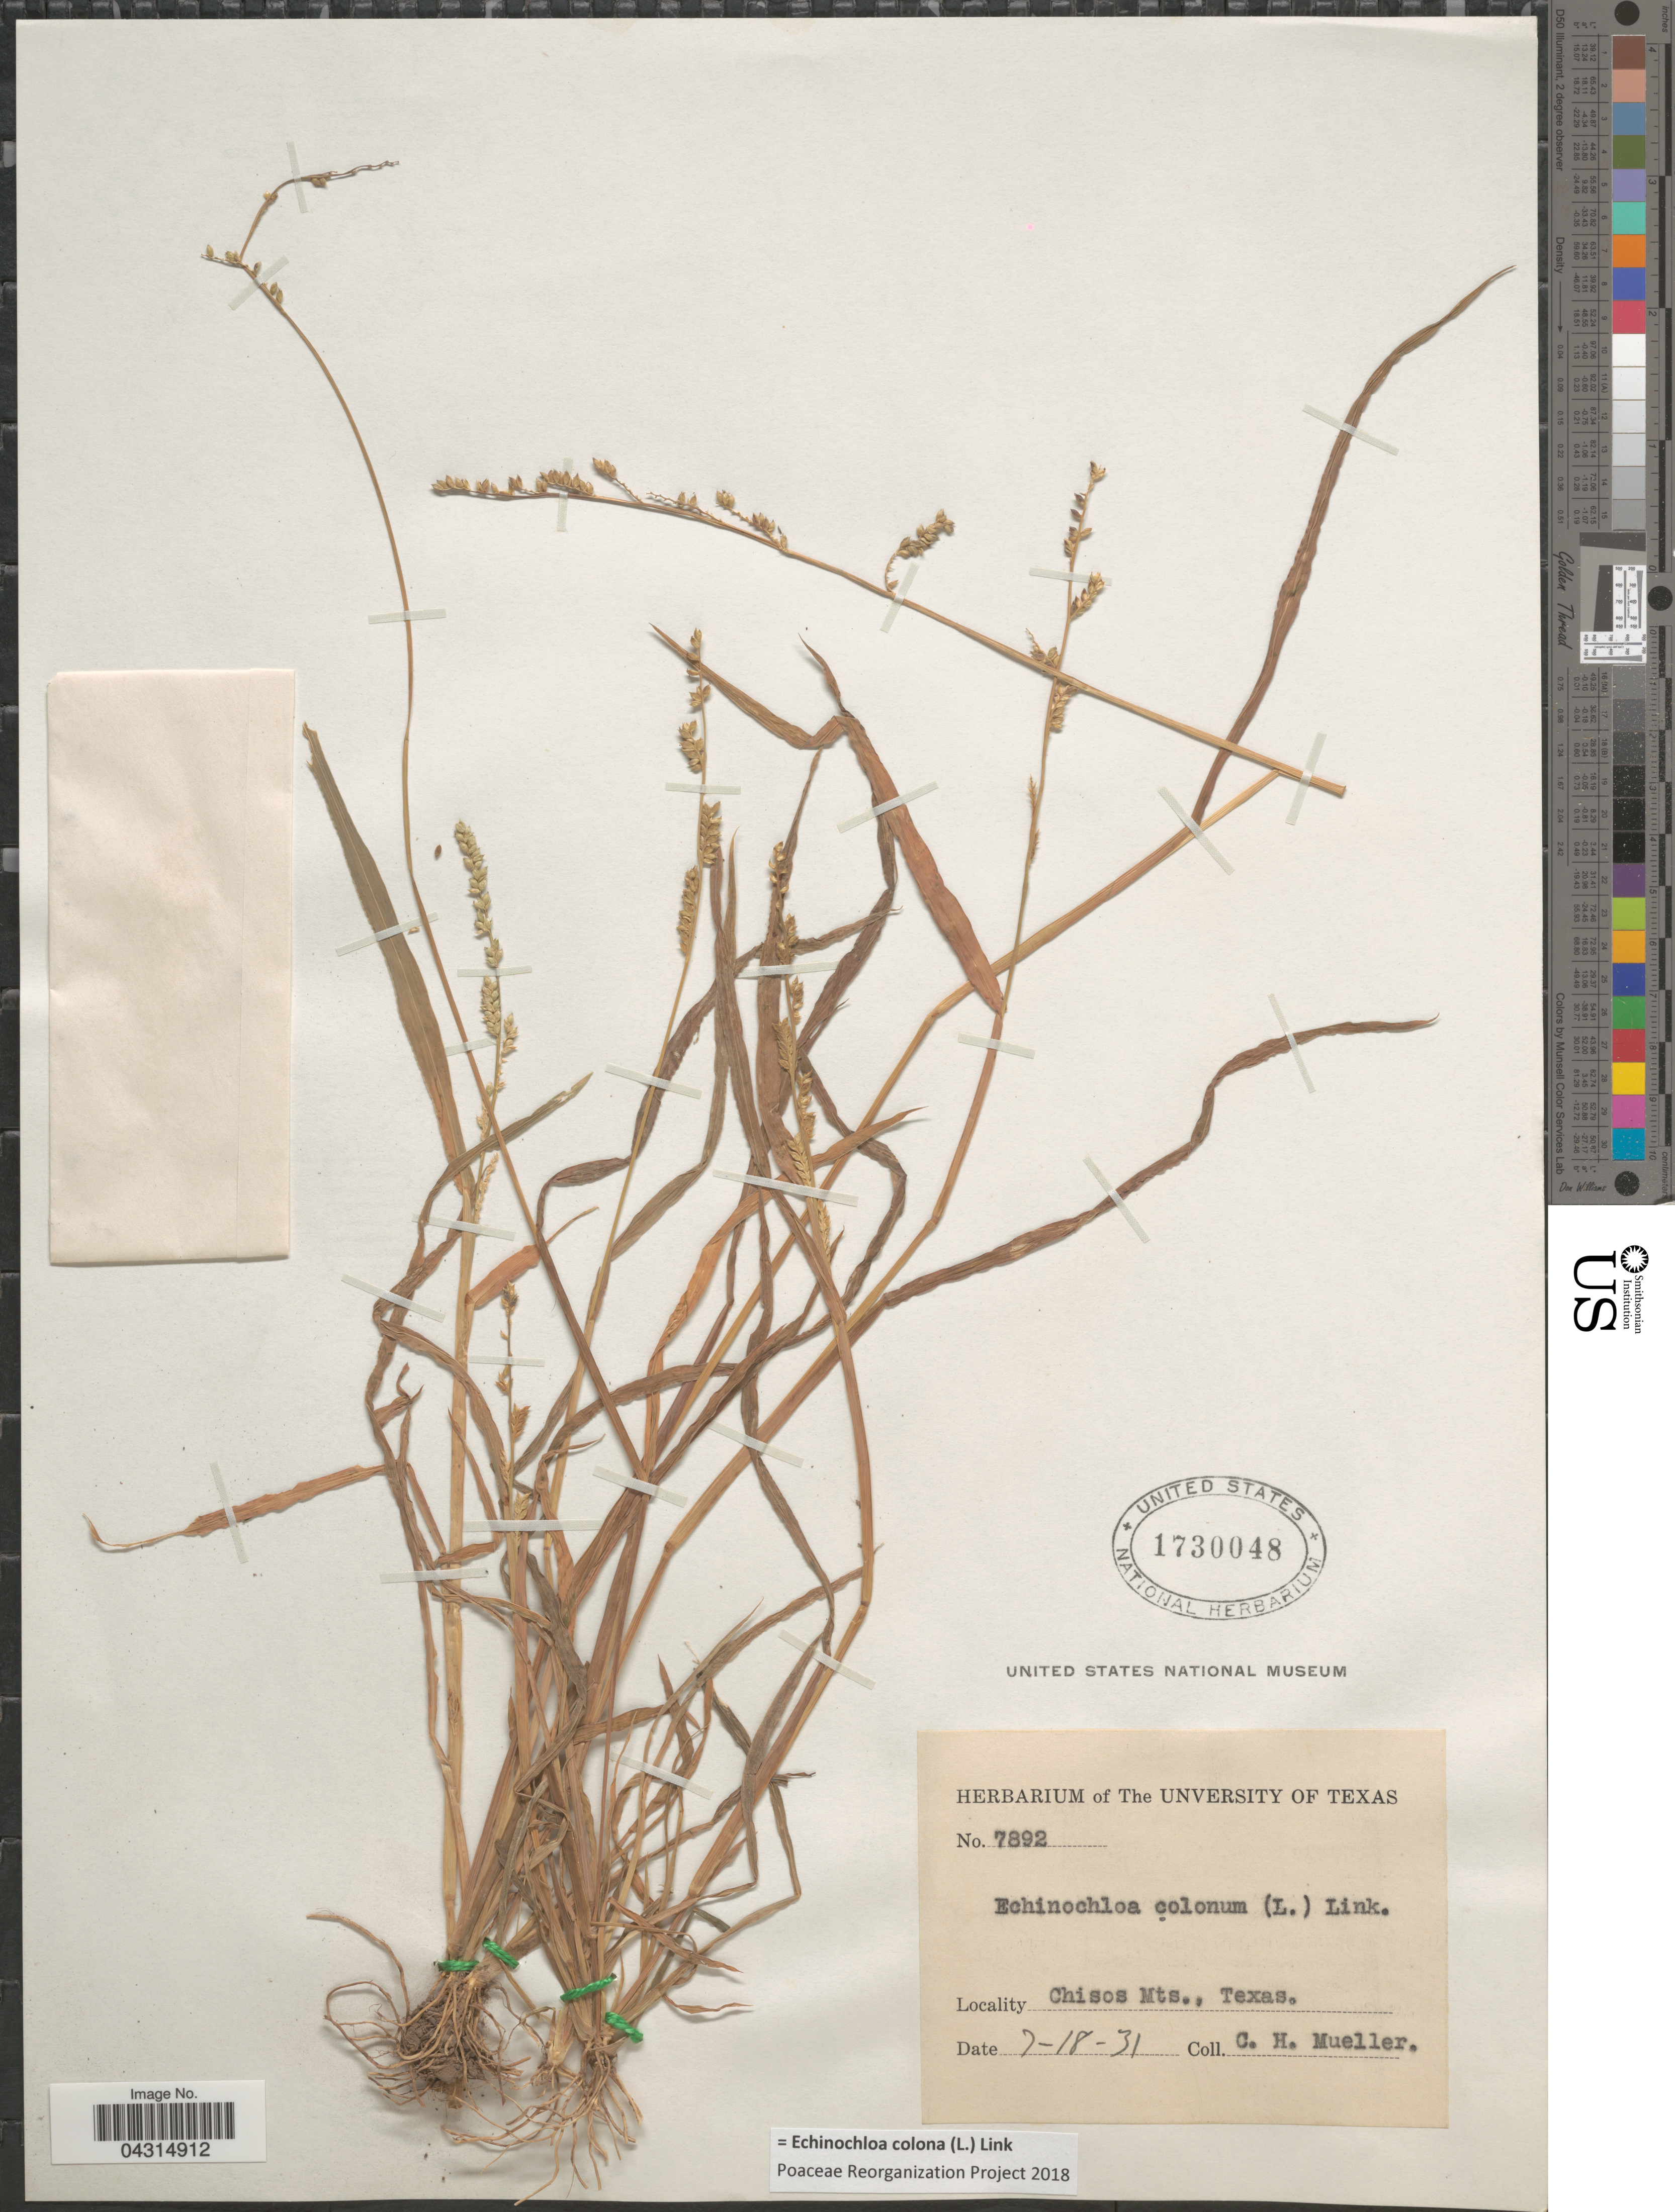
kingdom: Plantae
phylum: Tracheophyta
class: Liliopsida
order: Poales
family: Poaceae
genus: Echinochloa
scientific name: Echinochloa colona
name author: (L.) Link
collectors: C. H. Mueller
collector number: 7892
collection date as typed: Transcribed d/m/y: 18/7/31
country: United States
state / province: Texas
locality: Chisos Mts.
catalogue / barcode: US 1730048